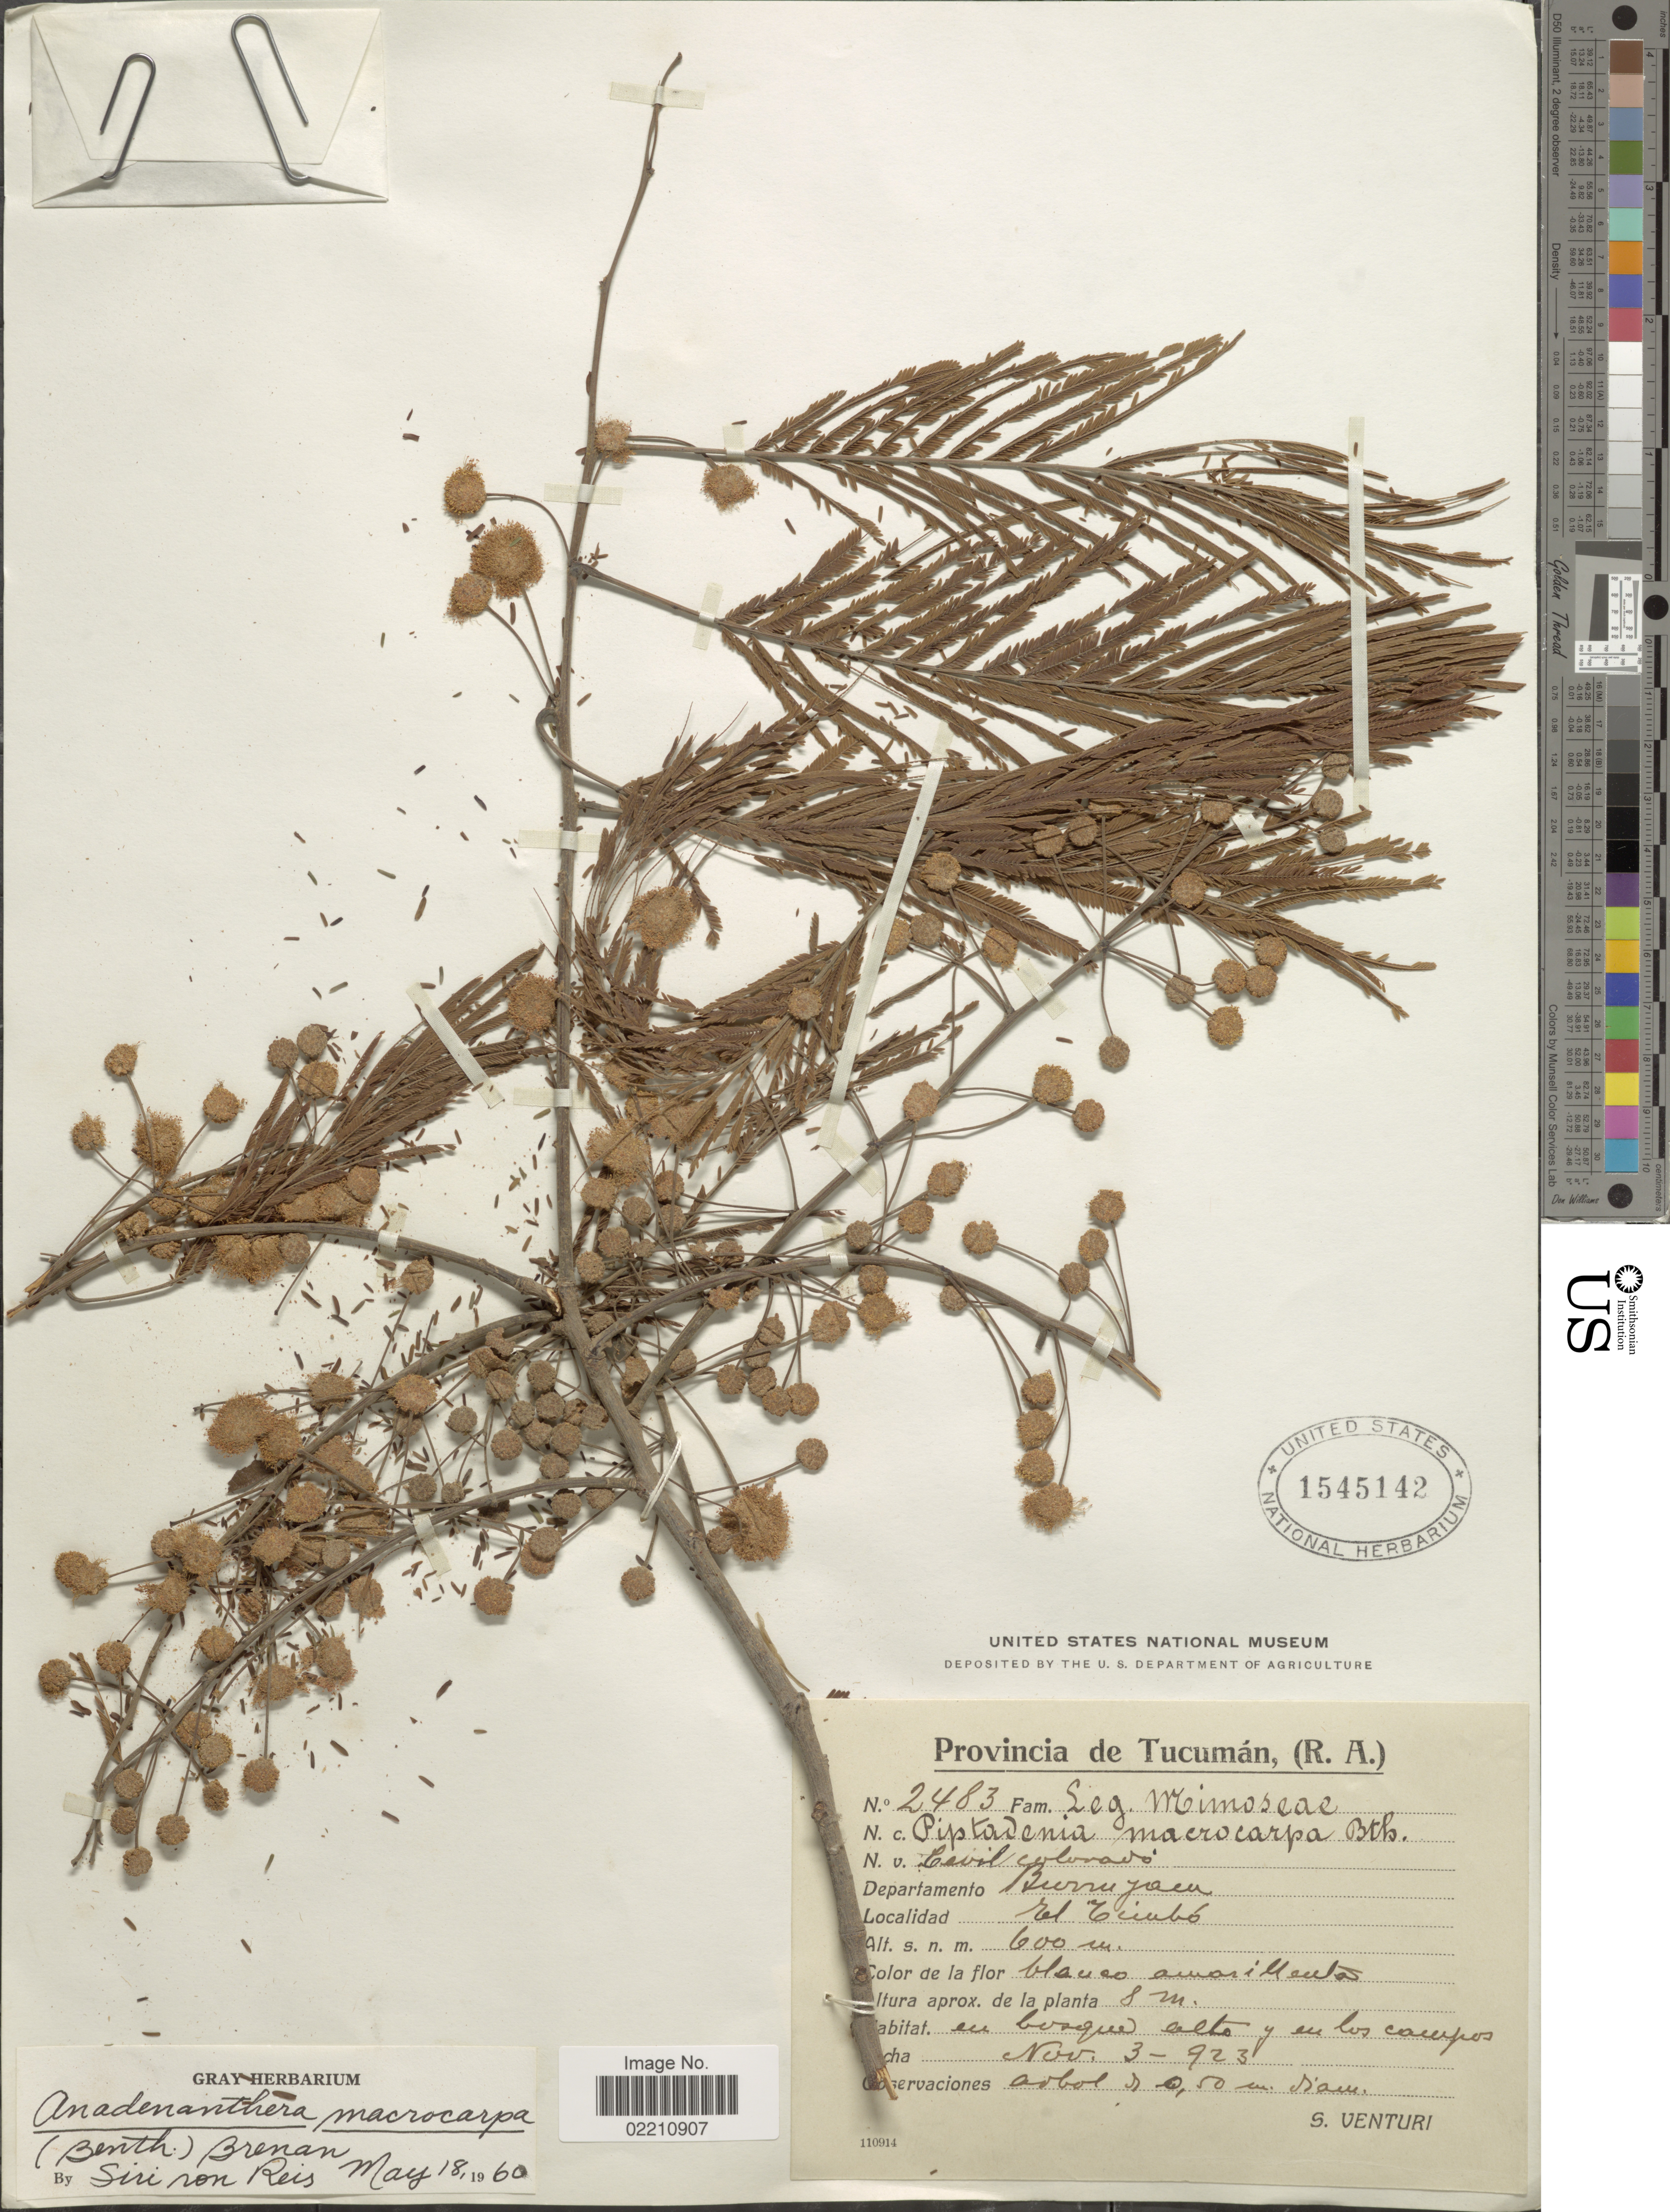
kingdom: Plantae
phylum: Tracheophyta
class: Magnoliopsida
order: Fabales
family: Fabaceae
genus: Anadenanthera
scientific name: Anadenanthera macrocarpa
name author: (Benth.) Brenan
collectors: S. Venturi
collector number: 2583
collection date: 1923-11-03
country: Argentina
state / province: Tucuman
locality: Departamento Burruyacu. El Timbo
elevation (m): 600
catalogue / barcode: US 1545142